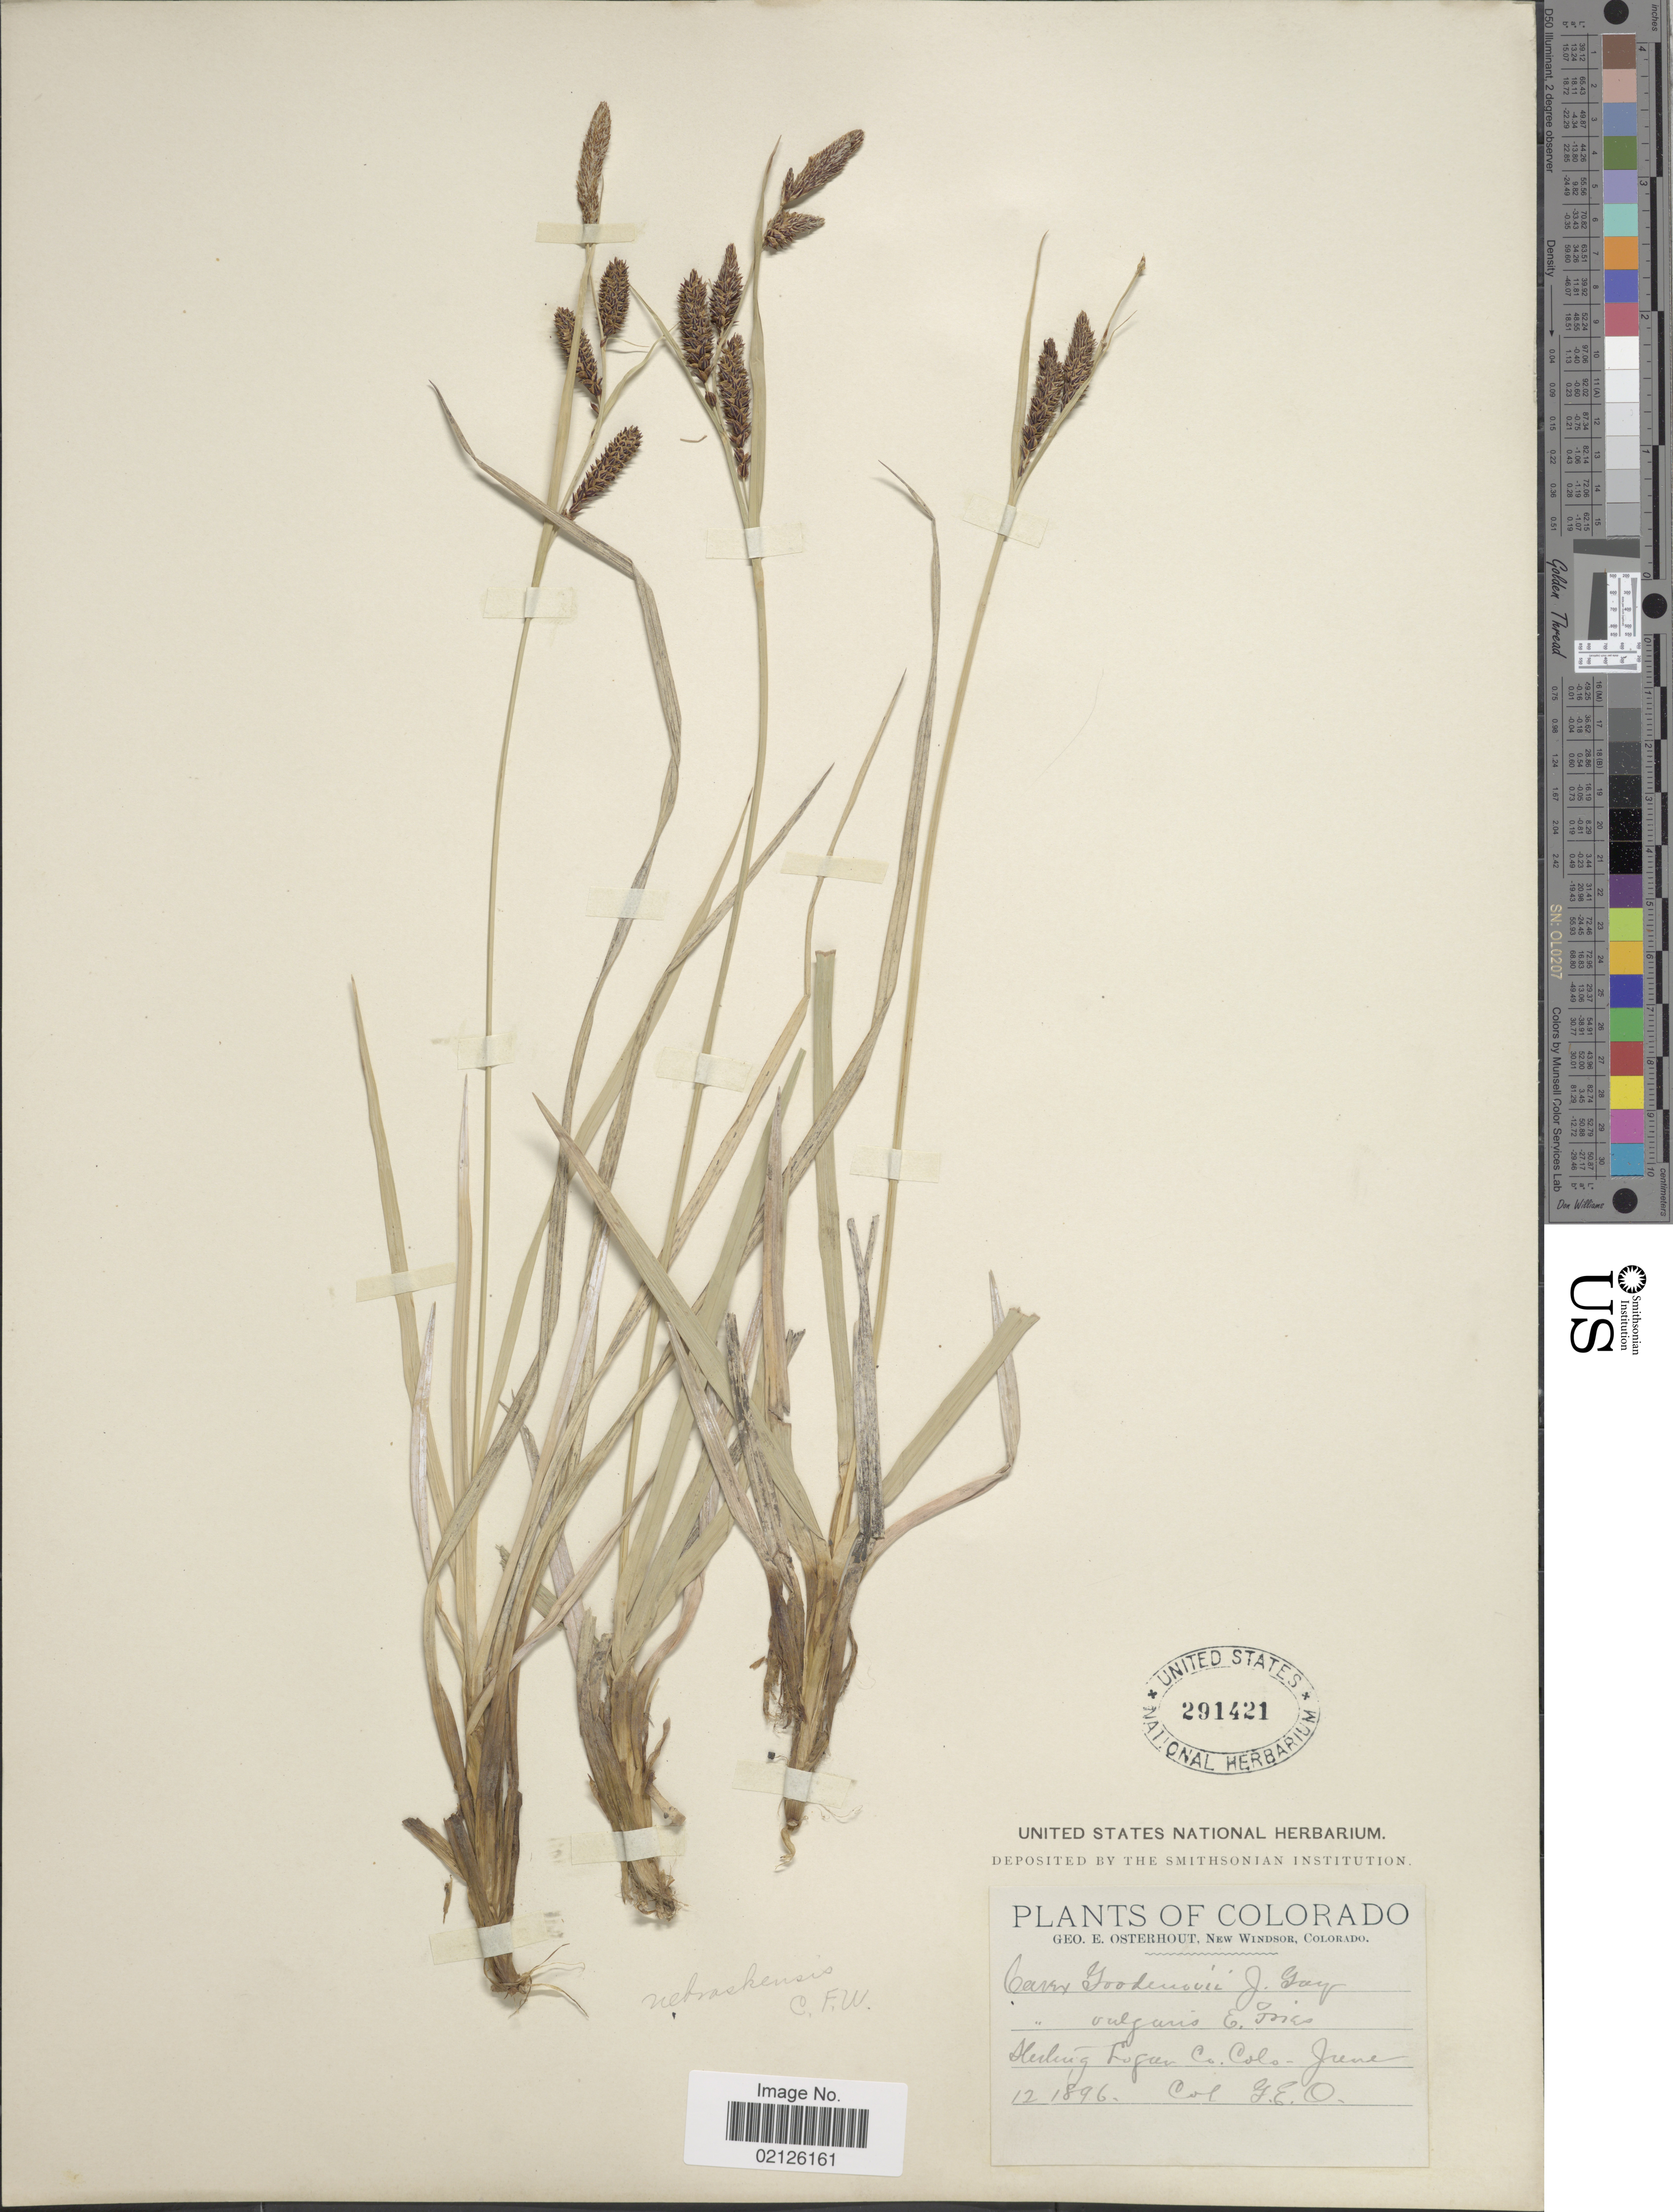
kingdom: Plantae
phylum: Tracheophyta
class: Liliopsida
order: Poales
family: Cyperaceae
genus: Carex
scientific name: Carex nebrascensis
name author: Dewey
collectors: G. Osterhout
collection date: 1896-06-12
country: United States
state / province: Colorado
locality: Herling Logan Co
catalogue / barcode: US 291421